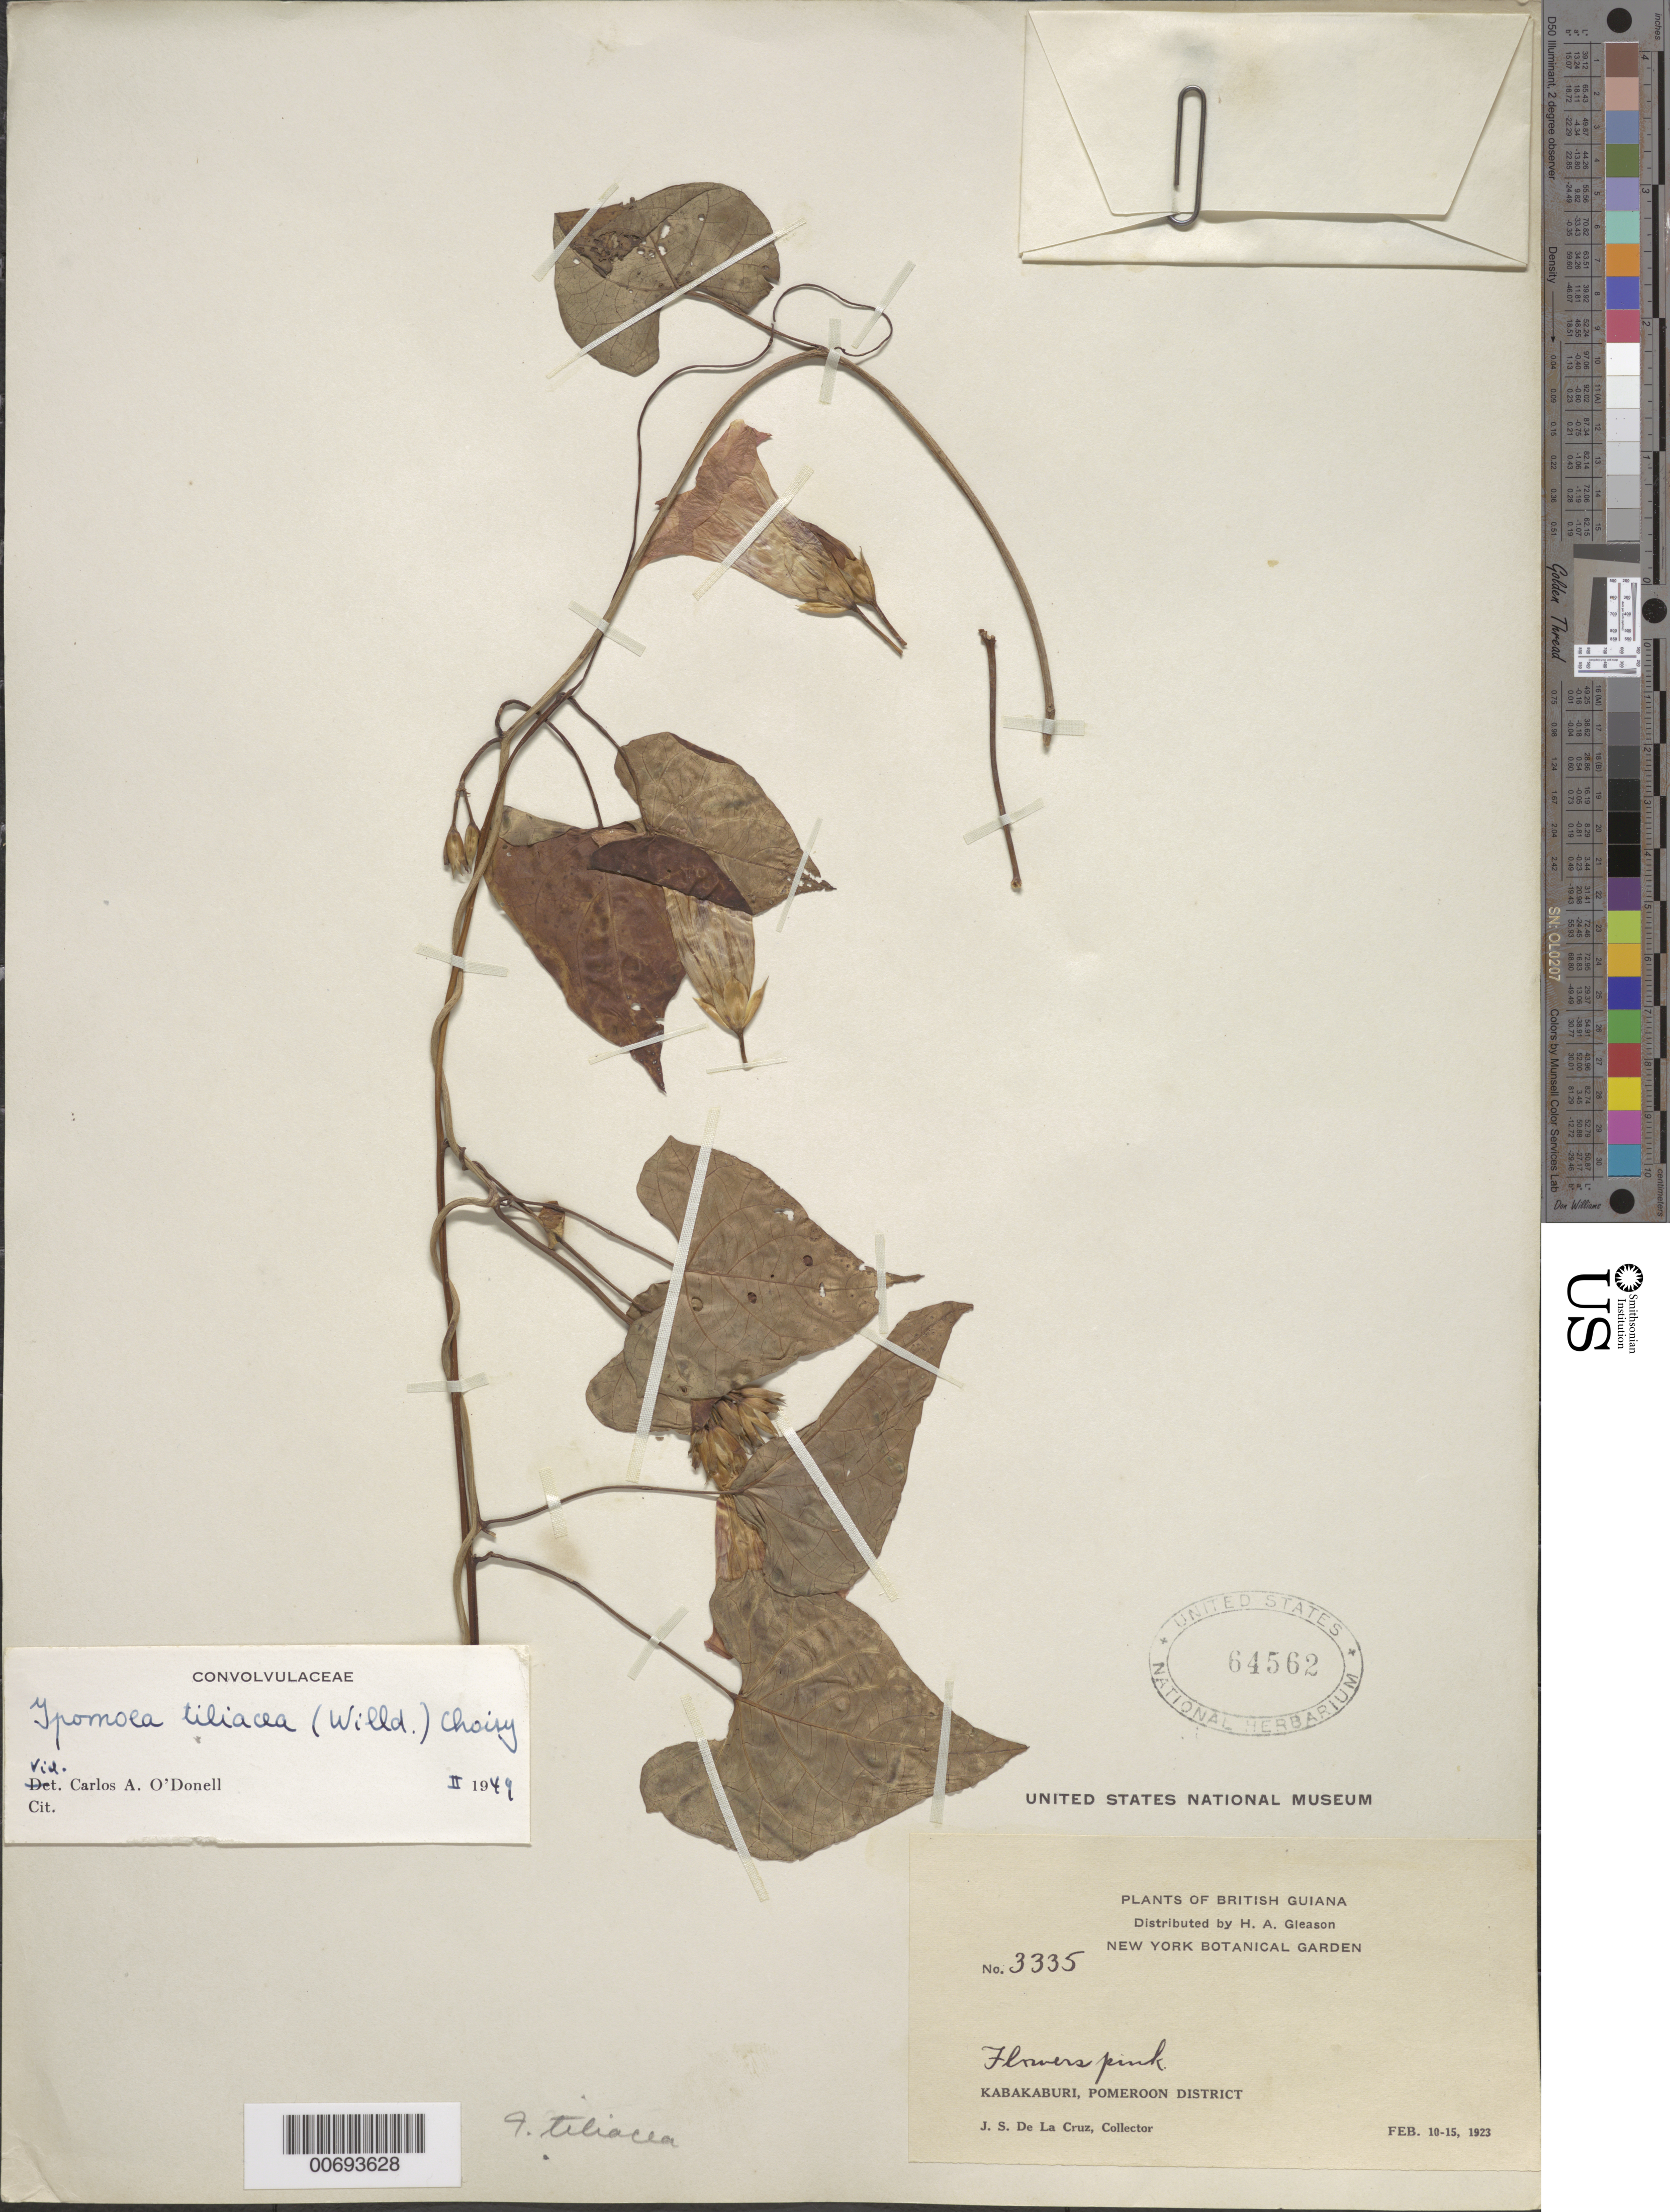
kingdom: Plantae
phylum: Tracheophyta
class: Magnoliopsida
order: Solanales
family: Convolvulaceae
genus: Ipomoea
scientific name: Ipomoea tiliacea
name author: (Willd.) Choisy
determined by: O'Donell, C. A.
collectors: J. S. de la Cruz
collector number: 3335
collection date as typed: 10-Feb-23 to 15-Feb-23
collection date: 1923-02-10/1923-02-15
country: Guyana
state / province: Pomeroon-Supenaam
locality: Kabakaburi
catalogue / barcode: US 64562